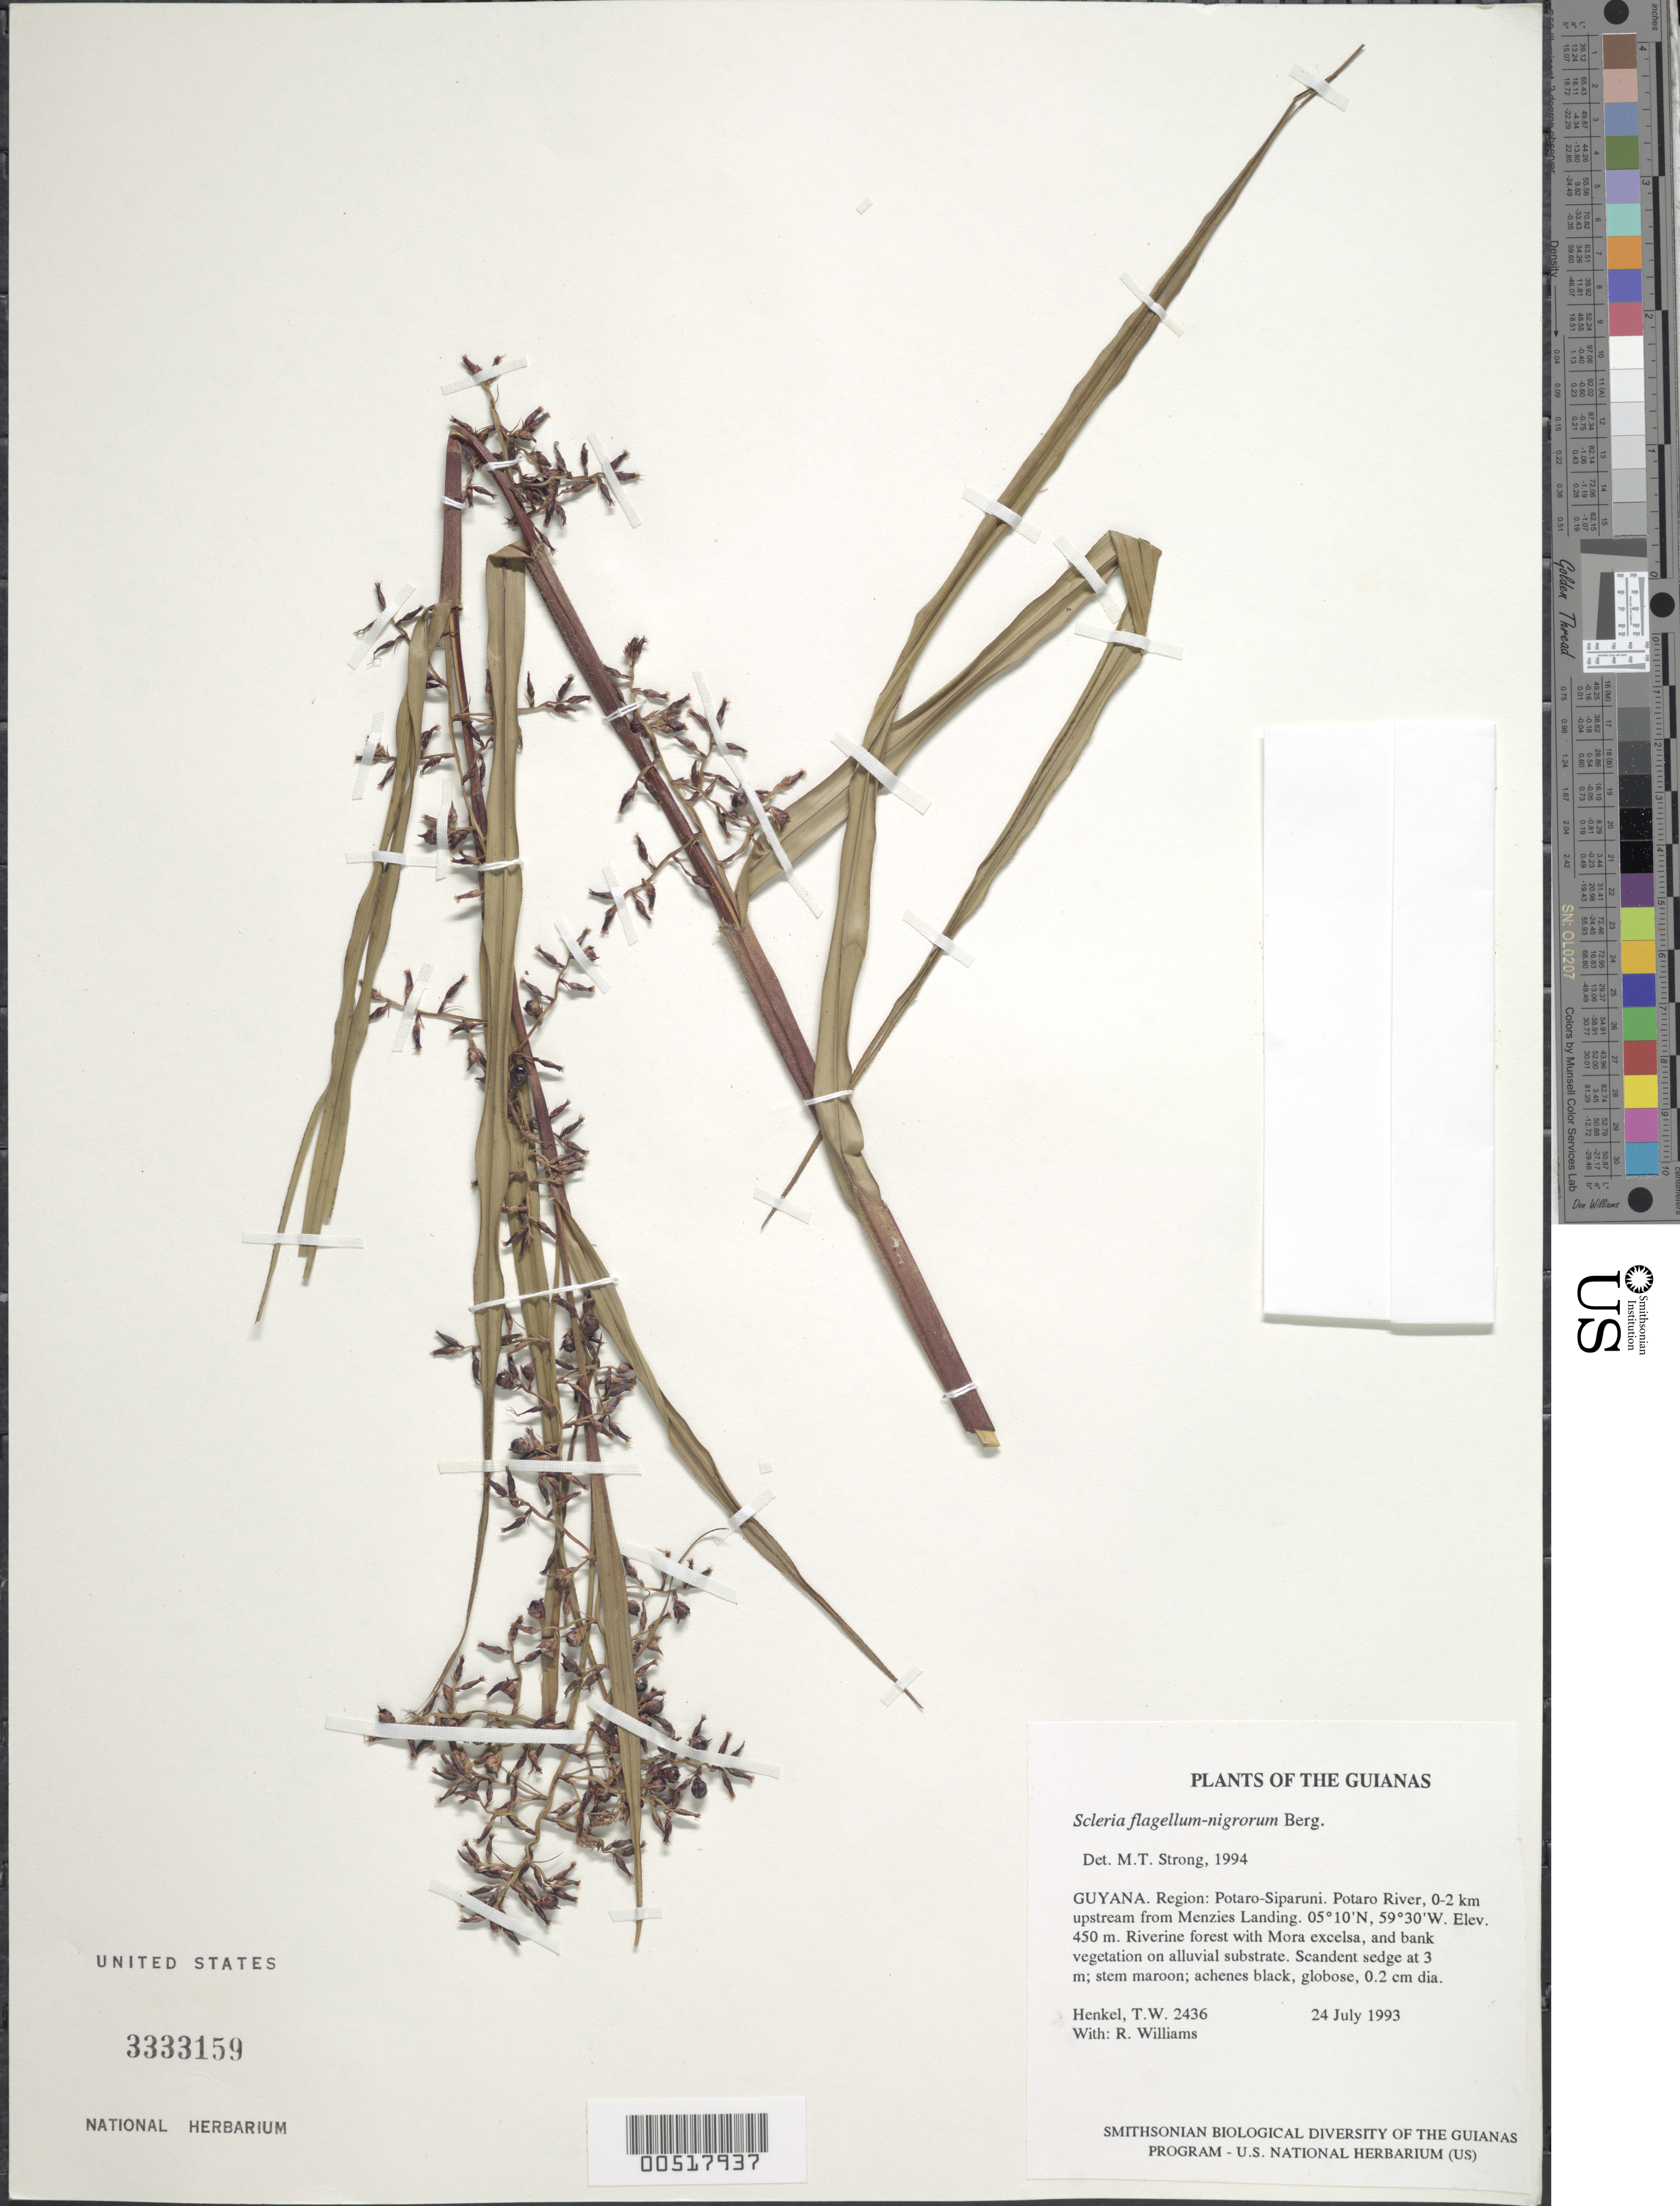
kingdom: Plantae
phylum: Tracheophyta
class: Liliopsida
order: Poales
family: Cyperaceae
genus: Scleria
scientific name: Scleria flagellum-nigrorum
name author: P.J. Bergius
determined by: Strong, M. T., (US), Smithsonian Institution - National Museum of Natural History (UNITED STATES)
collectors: T. Henkel & R. Williams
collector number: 2436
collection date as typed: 24 July 1993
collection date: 1993-07-24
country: Guyana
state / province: Potaro-Siparuni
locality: Potaro River, 0-2 km upstream from Menzies Landing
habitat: Riverine forest with Mora excelsa, and bank vegetation on alluvial substrate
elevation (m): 450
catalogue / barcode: US 3333159